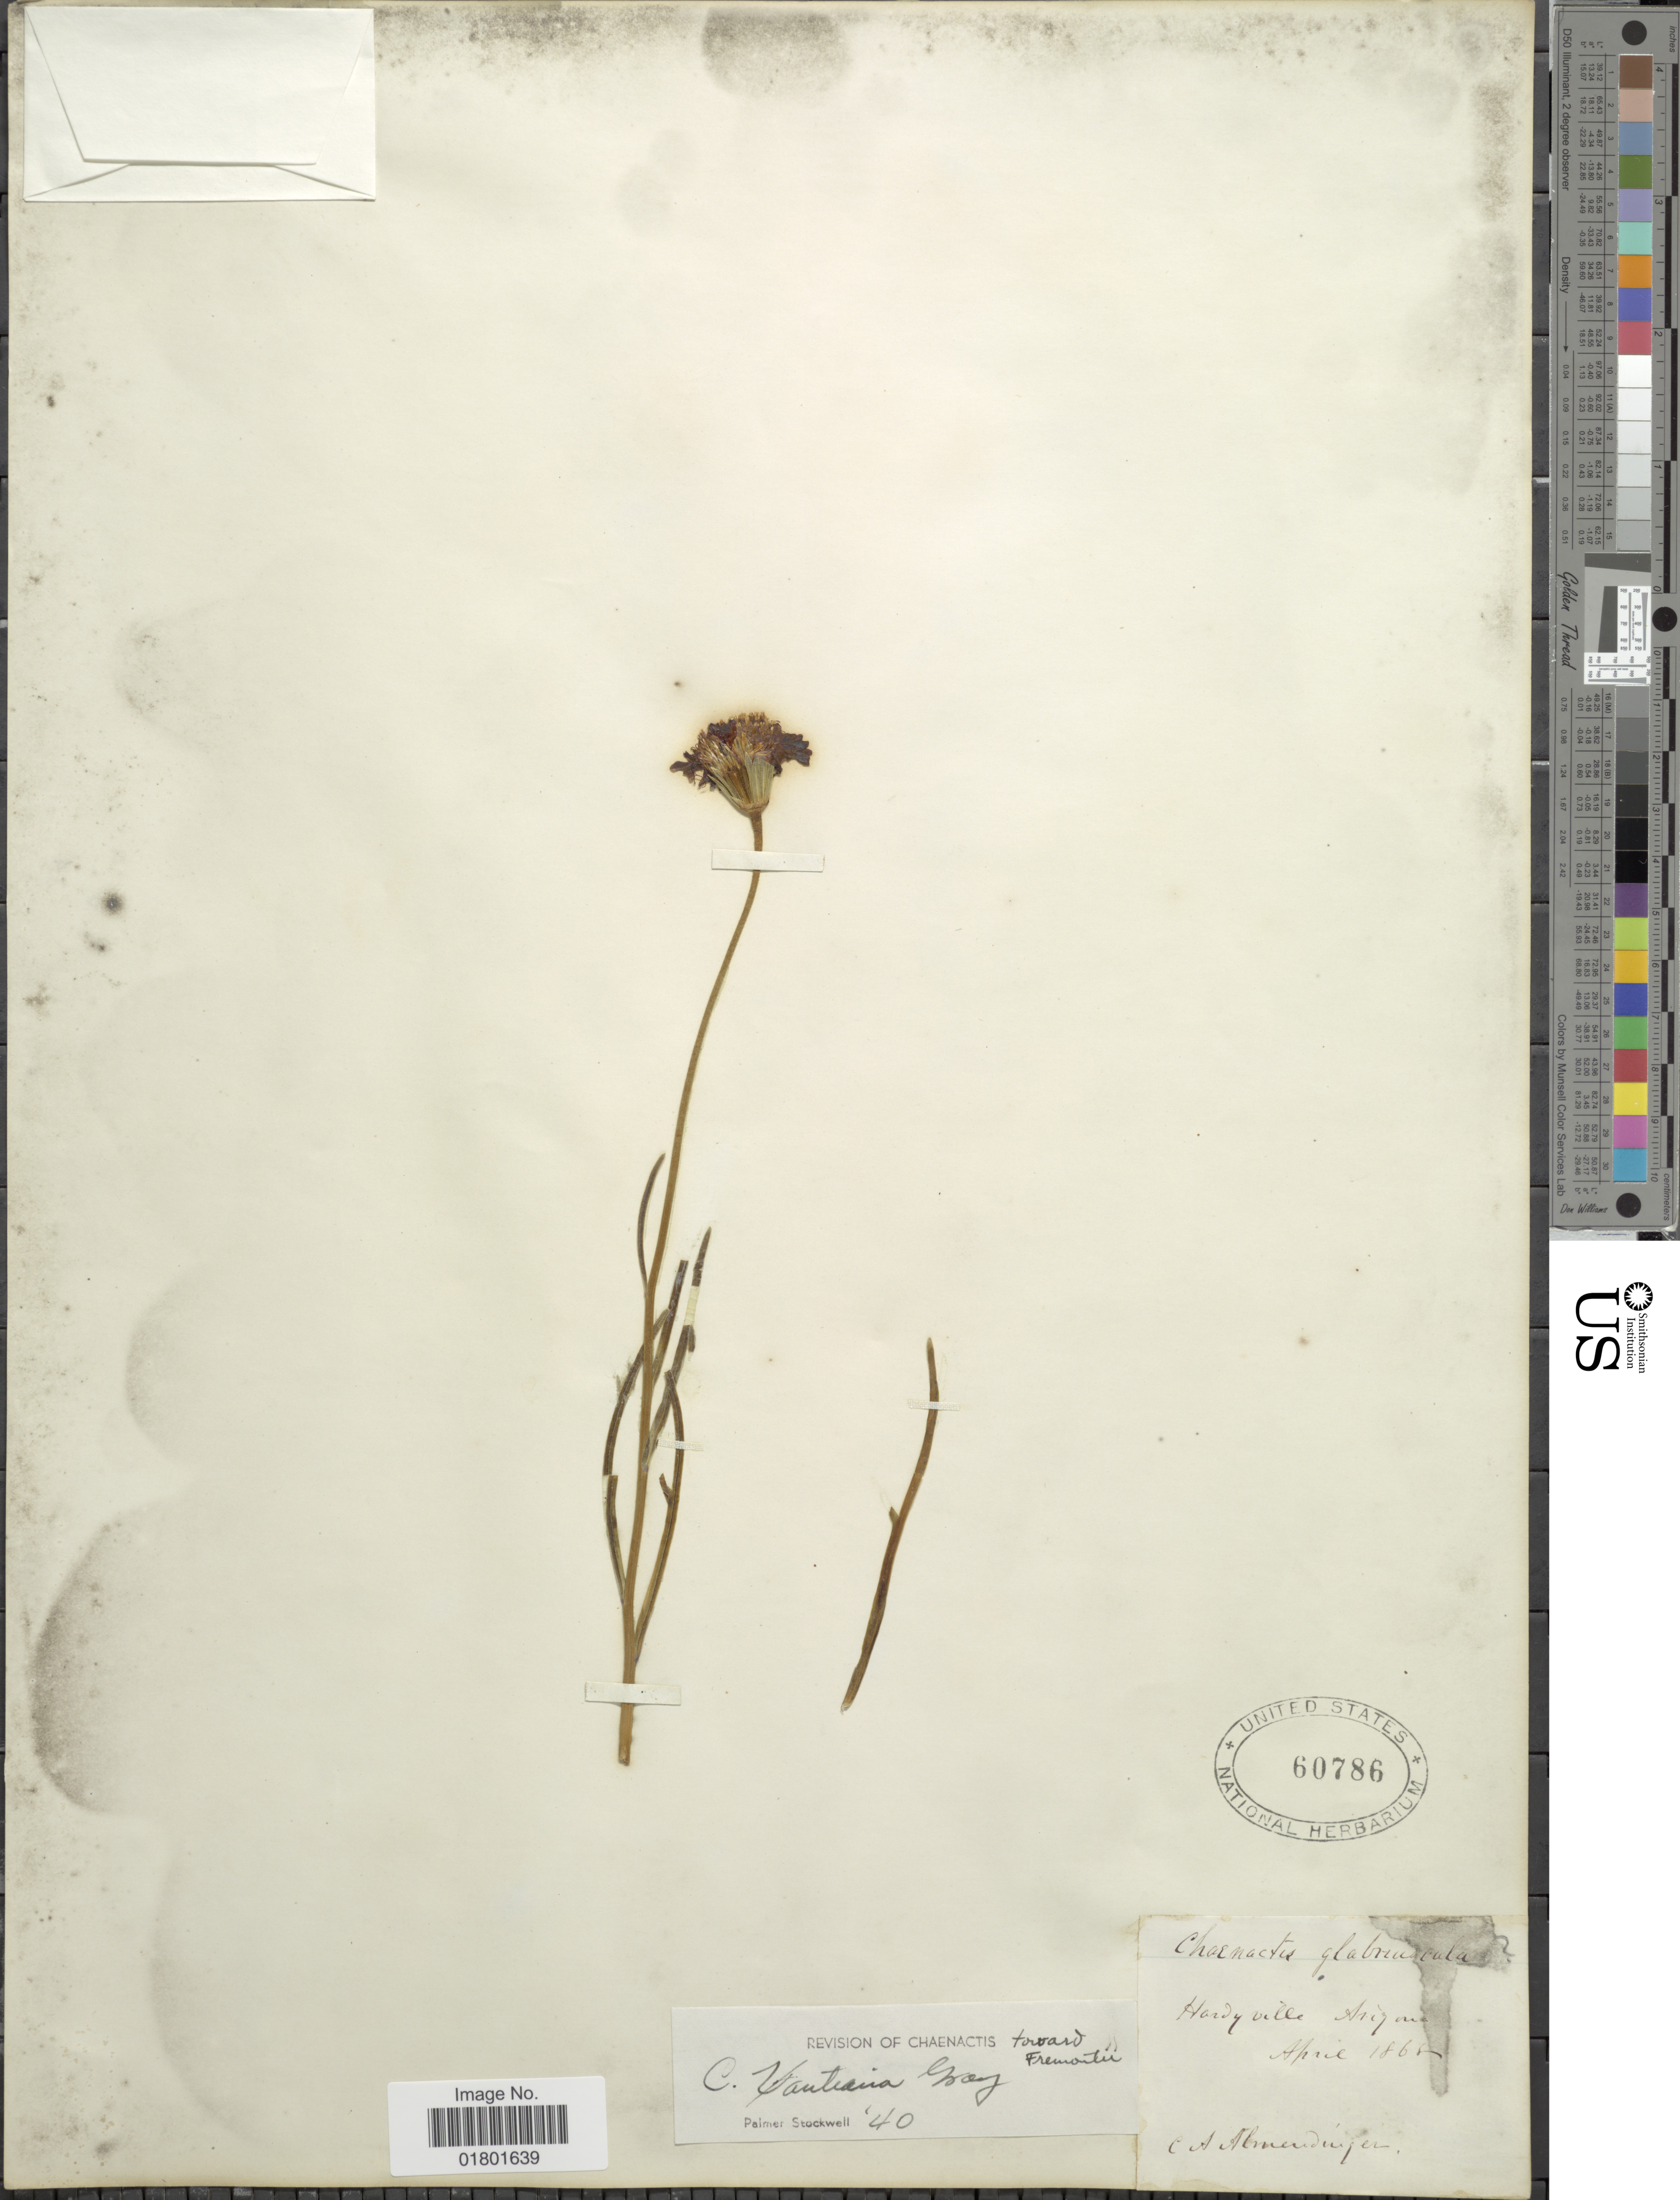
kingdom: Plantae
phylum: Tracheophyta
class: Magnoliopsida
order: Asterales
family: Asteraceae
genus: Chaenactis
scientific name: Chaenactis xantiana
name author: A. Gray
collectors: C. Almendinger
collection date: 1868-04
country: United States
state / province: Arizona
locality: Hardyville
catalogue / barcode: US 60786